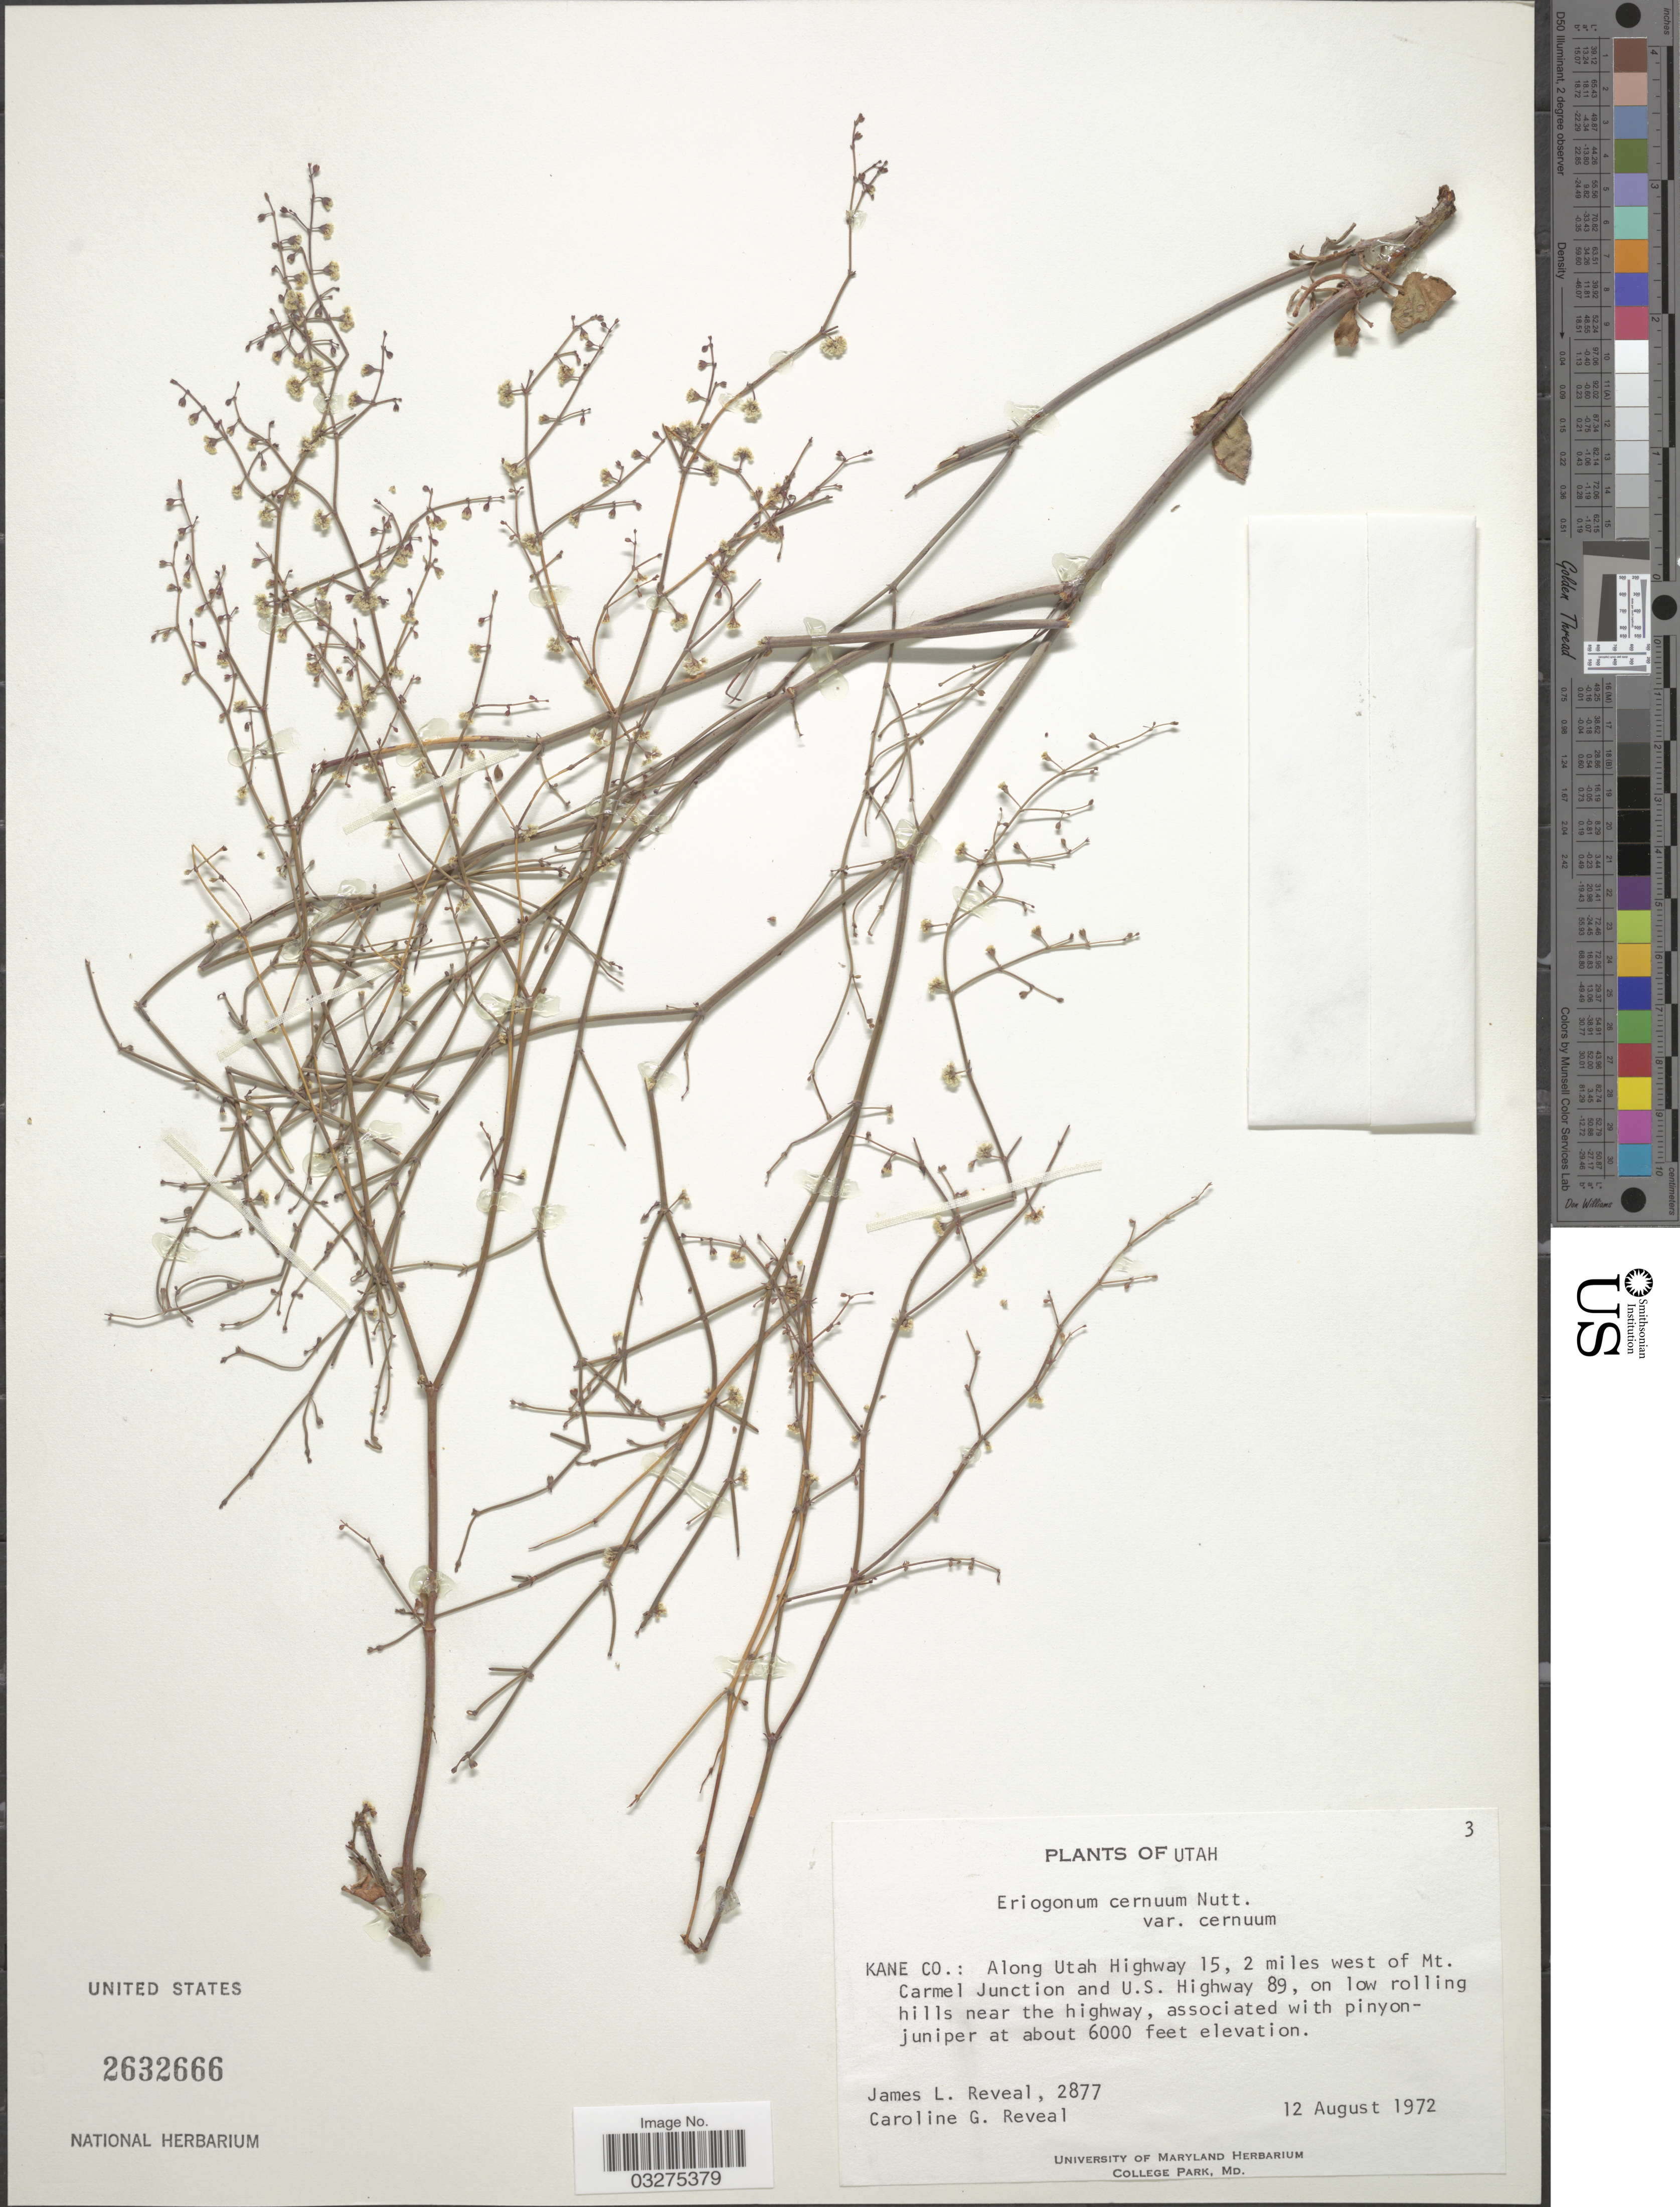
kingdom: Plantae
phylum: Tracheophyta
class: Magnoliopsida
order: Caryophyllales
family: Polygonaceae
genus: Eriogonum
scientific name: Eriogonum cernuum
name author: Nutt.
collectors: J. L. Reveal & C. G. Reveal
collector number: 2877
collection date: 1972-08-12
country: United States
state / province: Utah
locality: Kane Co.: Along Utah Highway 15, 2 miles west of Mt. Carmel Junction and U.S. Highway 89.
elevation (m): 1829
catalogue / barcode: US 2632666